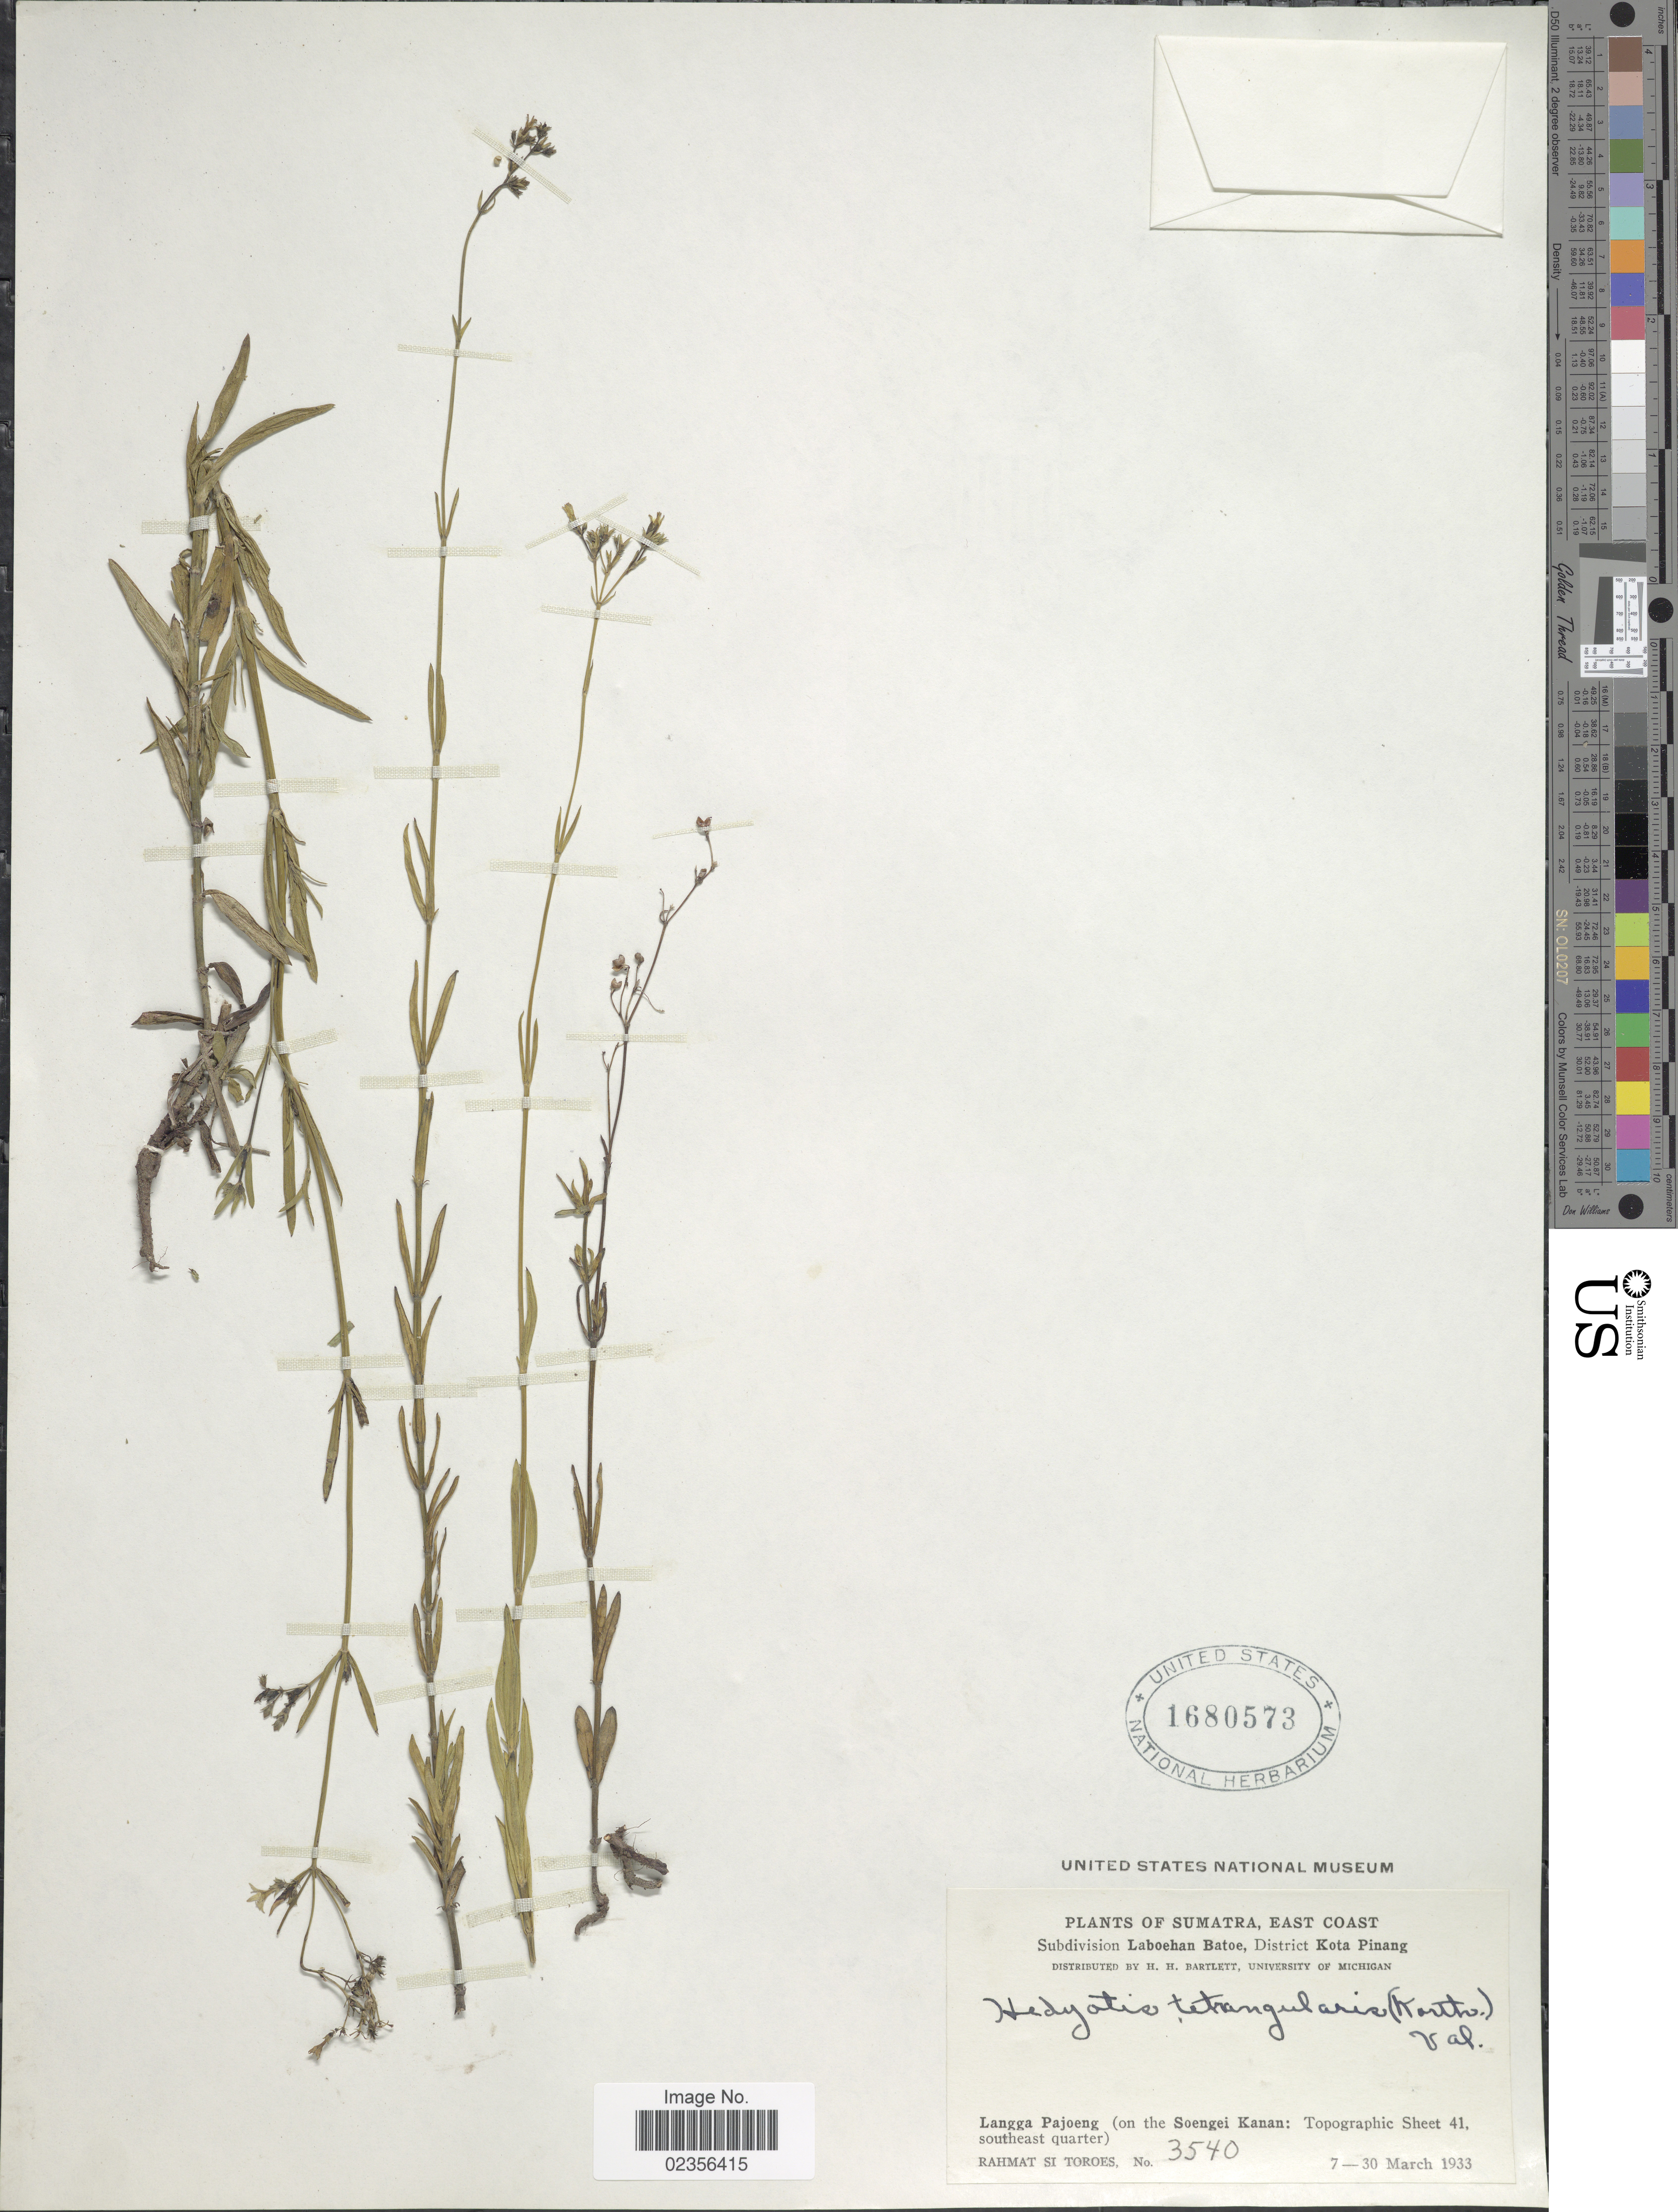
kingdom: Plantae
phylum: Tracheophyta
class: Magnoliopsida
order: Gentianales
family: Rubiaceae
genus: Hedyotis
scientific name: Hedyotis tetrangularis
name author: (Korth.) Walp.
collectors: Rahmat Si Boeea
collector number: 3540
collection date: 1933-03-07/1933-03-30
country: Indonesia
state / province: Sumatra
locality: Sumatra, East Coast, Laboehan Batoe, District Kota Pinang, Langga Pajoeng ( on the Soengei Kanan: Topographic Sheet 41, southeast quarter)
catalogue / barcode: US 1680573